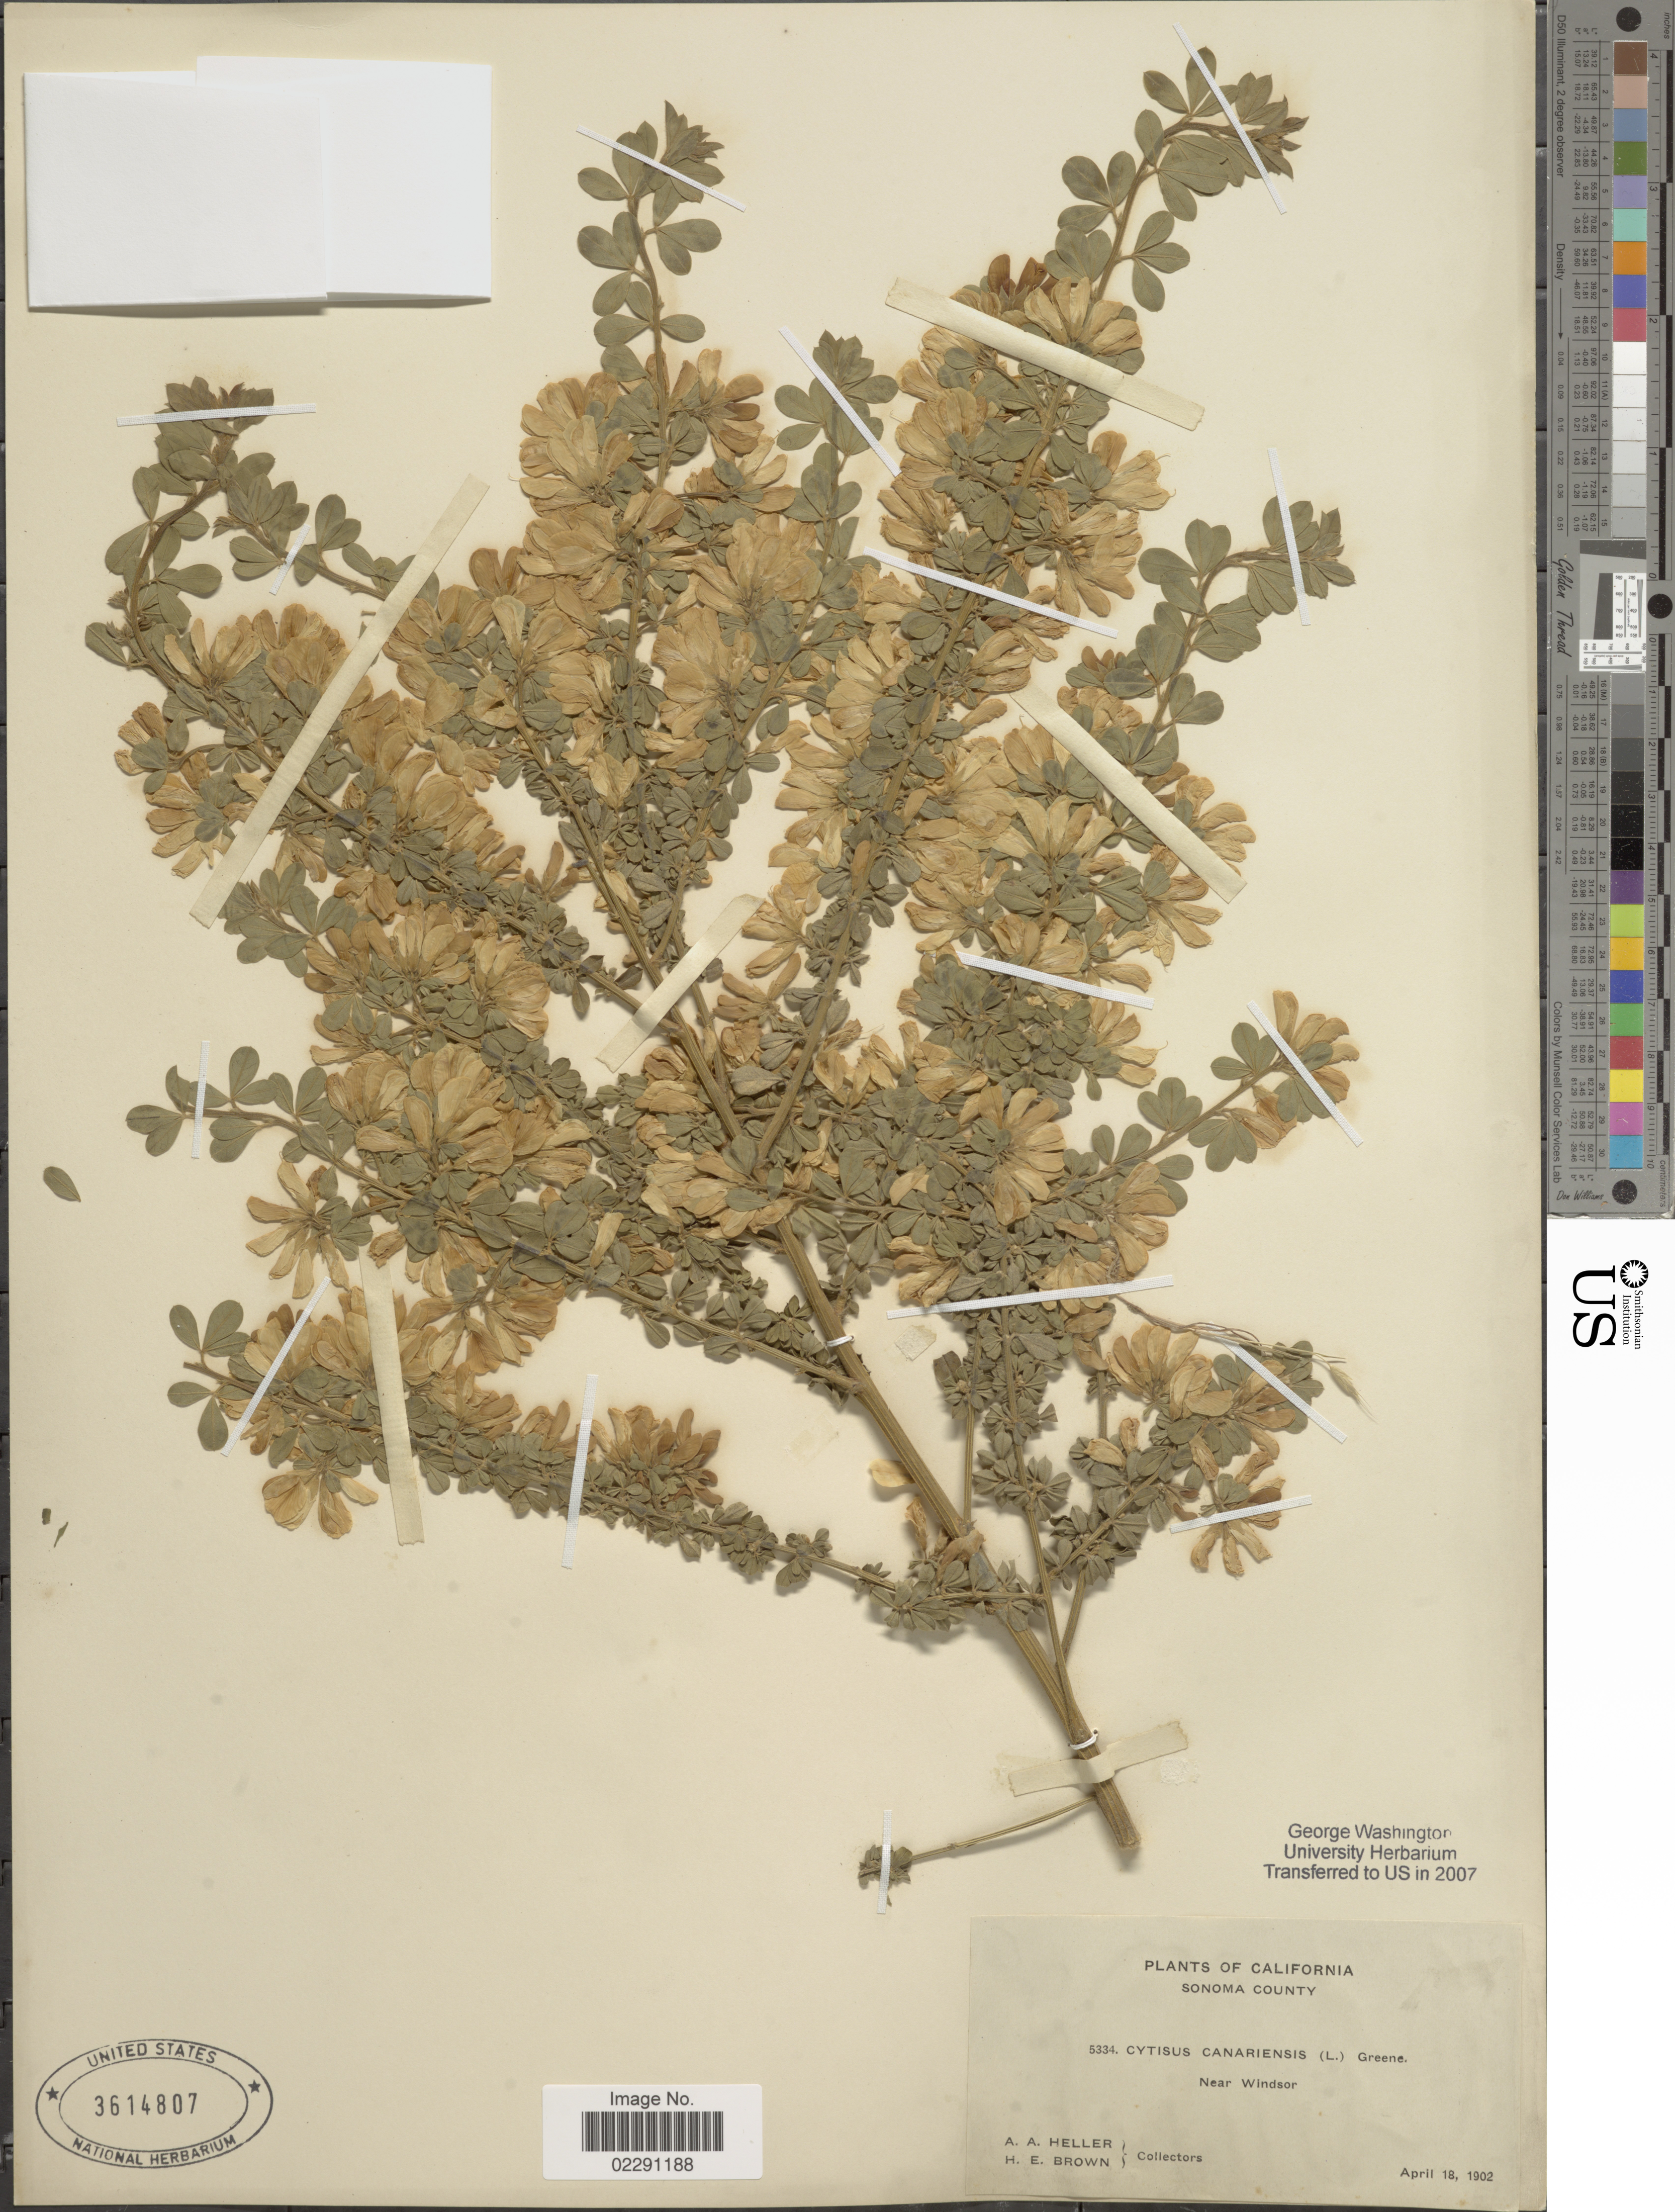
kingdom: Plantae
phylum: Tracheophyta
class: Magnoliopsida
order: Fabales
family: Fabaceae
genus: Genista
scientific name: Genista monspessulana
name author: (L.) L.A.S. Johnson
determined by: Strong, Mark T., (BOT), Smithsonian Institution - National Museum of Natural History (UNITED STATES)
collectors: A. A. Heller & H. E. Brown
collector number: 5334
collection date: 1902-04-18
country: United States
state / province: California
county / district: Sonoma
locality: Sonoma County, near Windsor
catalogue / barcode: US 3614807